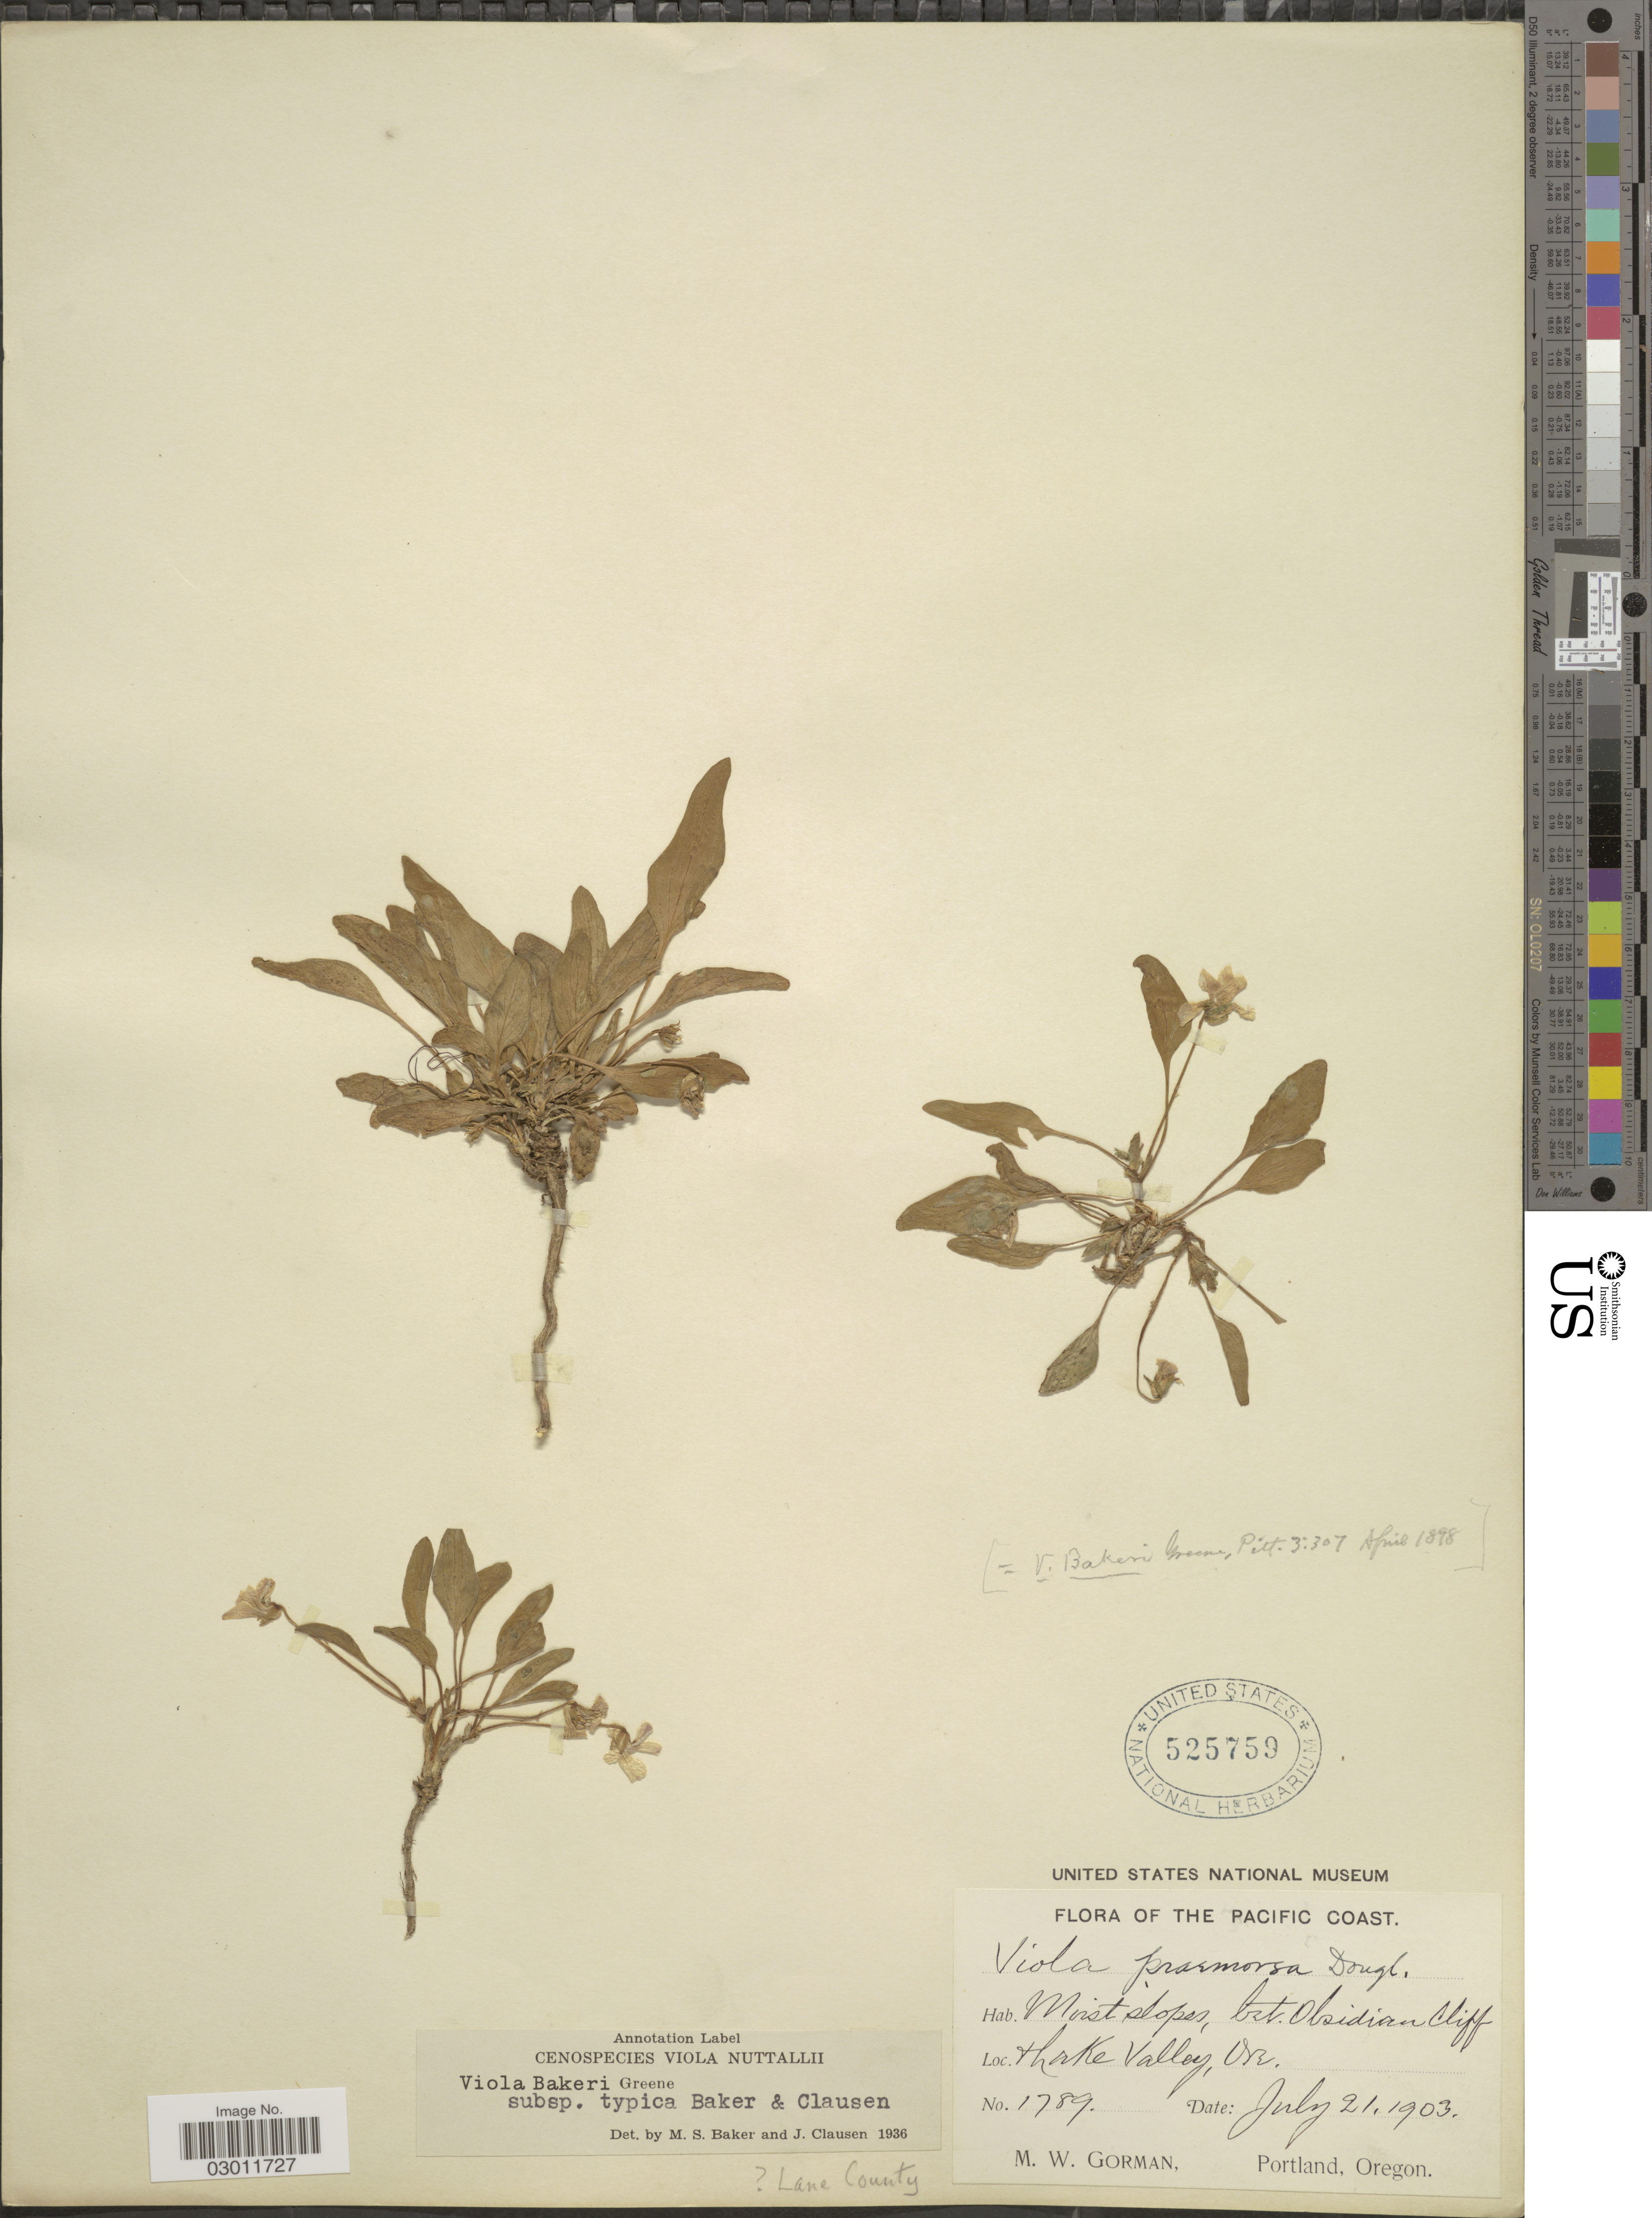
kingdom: Plantae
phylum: Tracheophyta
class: Magnoliopsida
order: Malpighiales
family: Violaceae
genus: Viola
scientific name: Viola bakeri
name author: Greene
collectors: M. W. Gorman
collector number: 1789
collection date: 1903-07-21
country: United States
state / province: Oregon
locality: Lake Valley. Lane County.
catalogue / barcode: US 525759